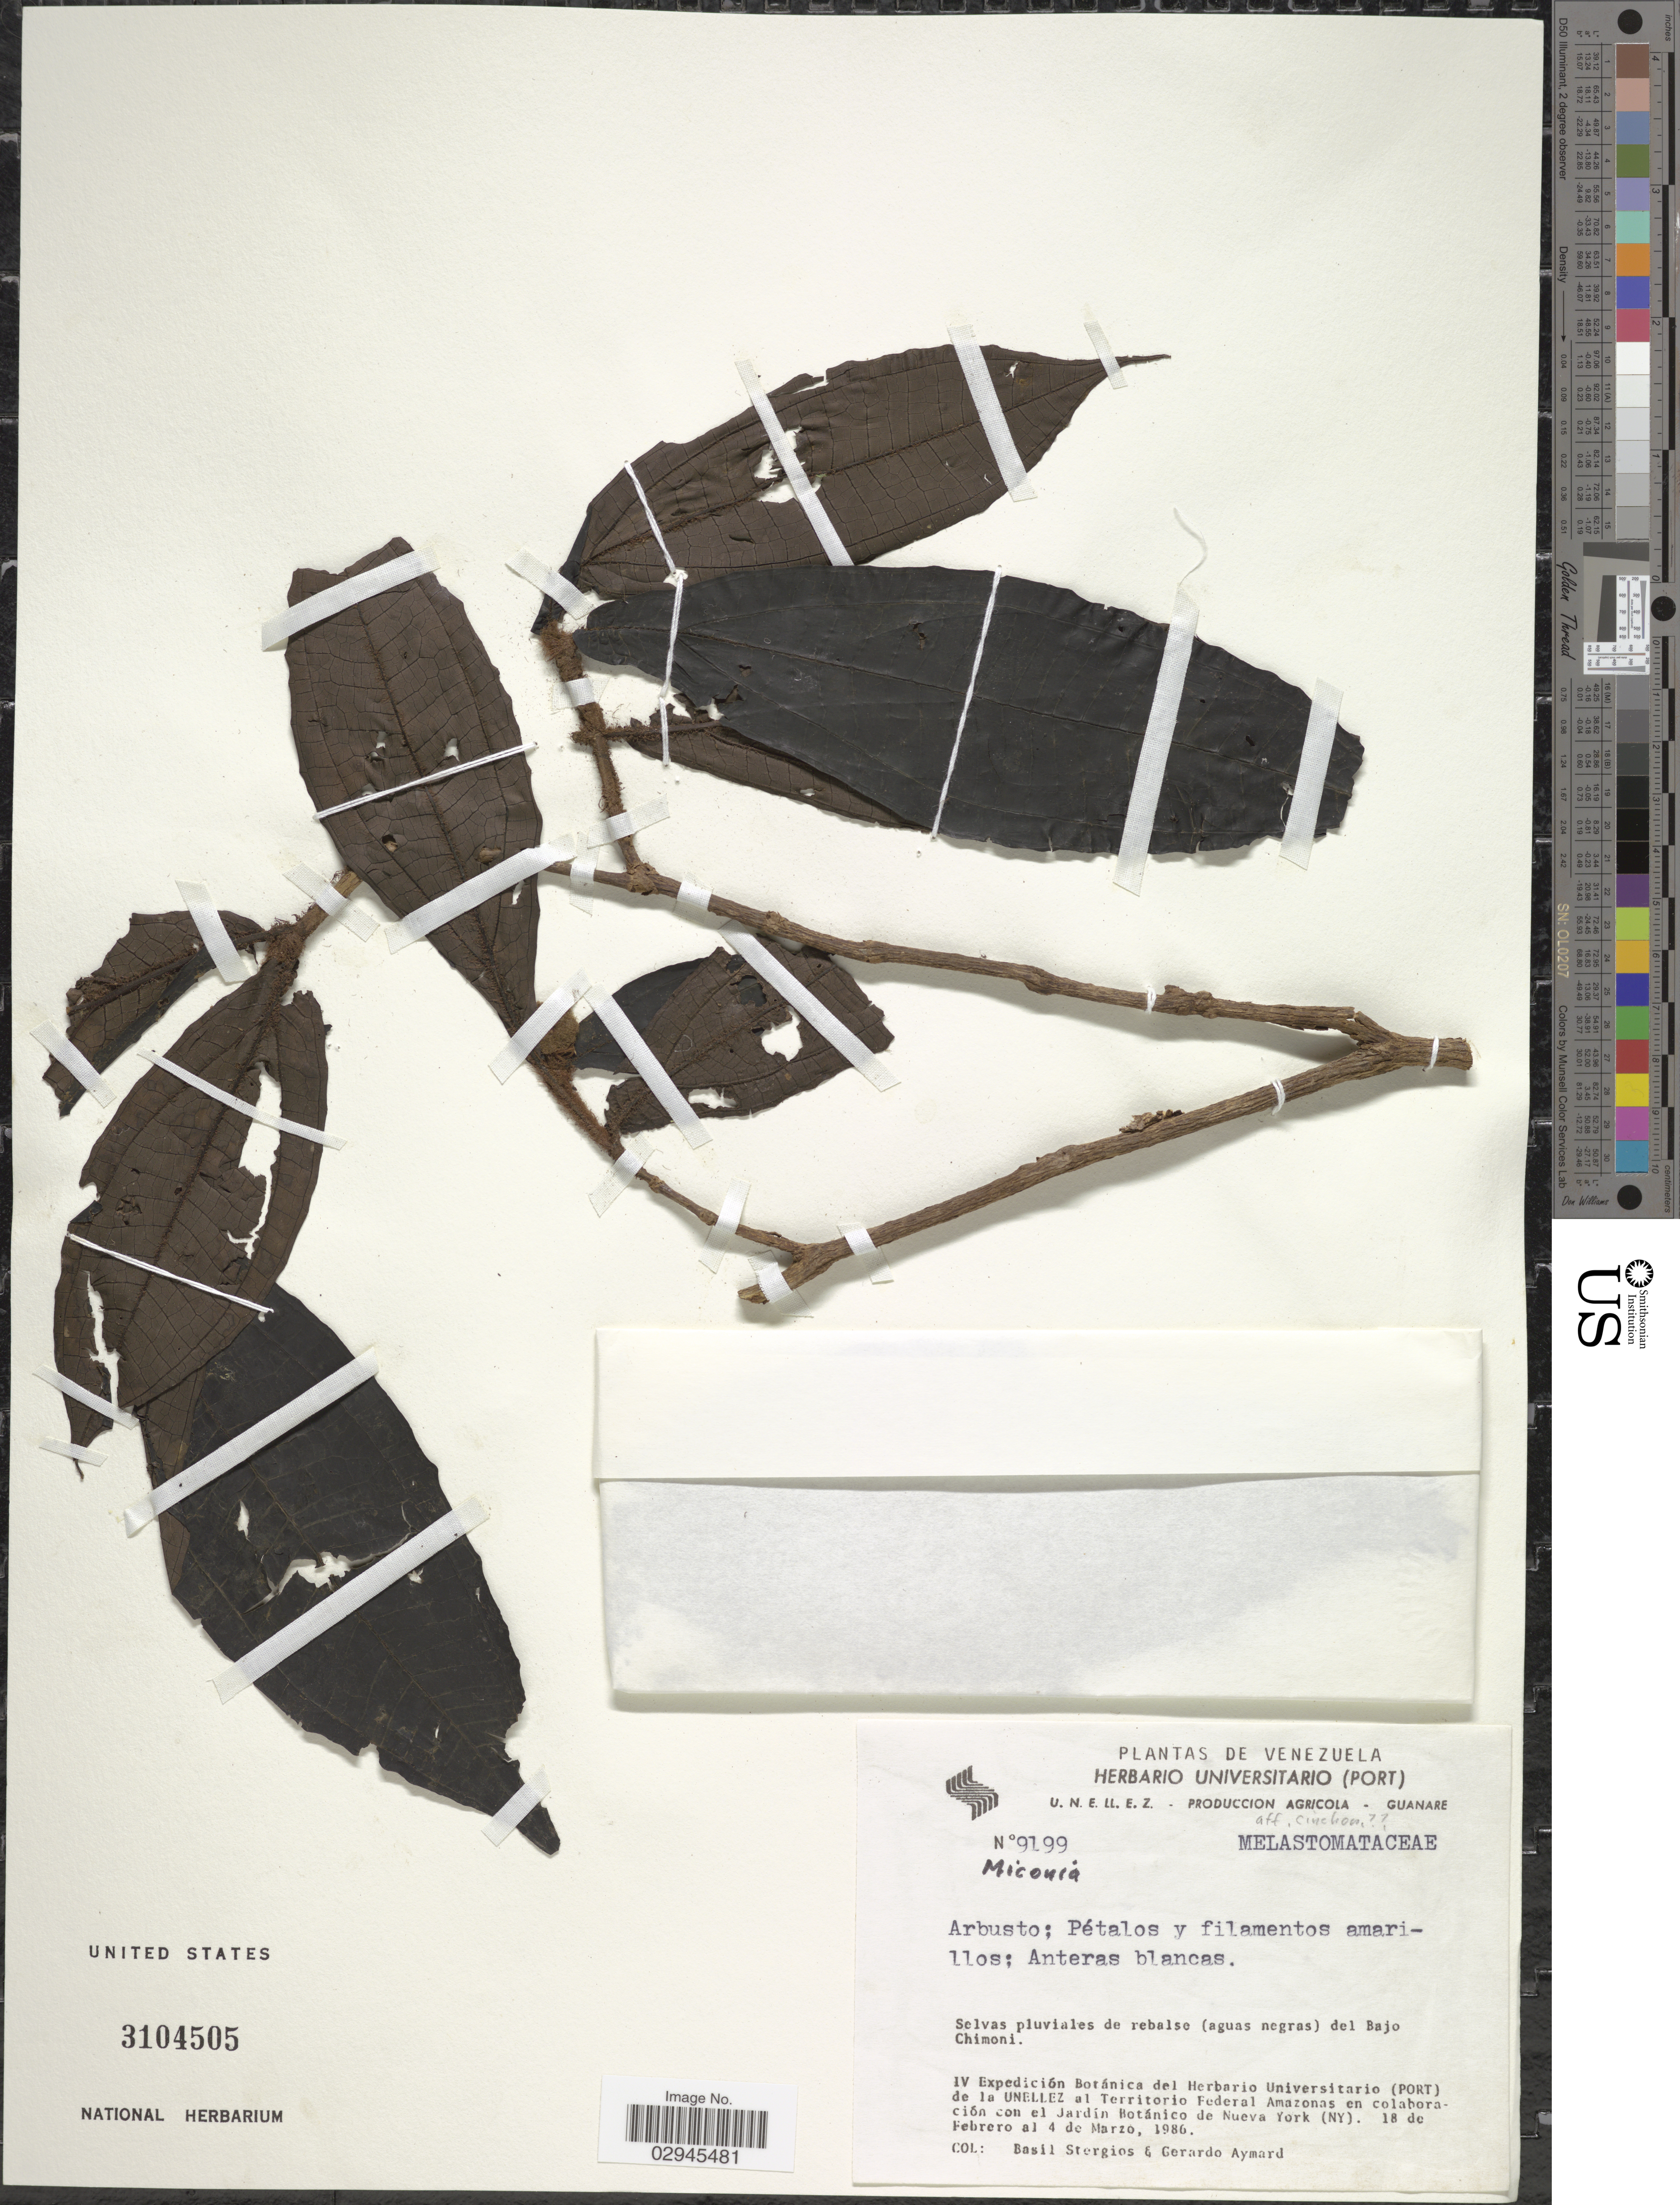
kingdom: Plantae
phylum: Tracheophyta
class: Magnoliopsida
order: Myrtales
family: Melastomataceae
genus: Miconia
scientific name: Miconia sp.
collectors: B. G. Stergios & G. A. Aymard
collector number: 9199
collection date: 1986-02-18/1986-03-04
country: Venezuela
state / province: Amazonas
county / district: Río Negro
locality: Bajo Chimoni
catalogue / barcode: US 3104505